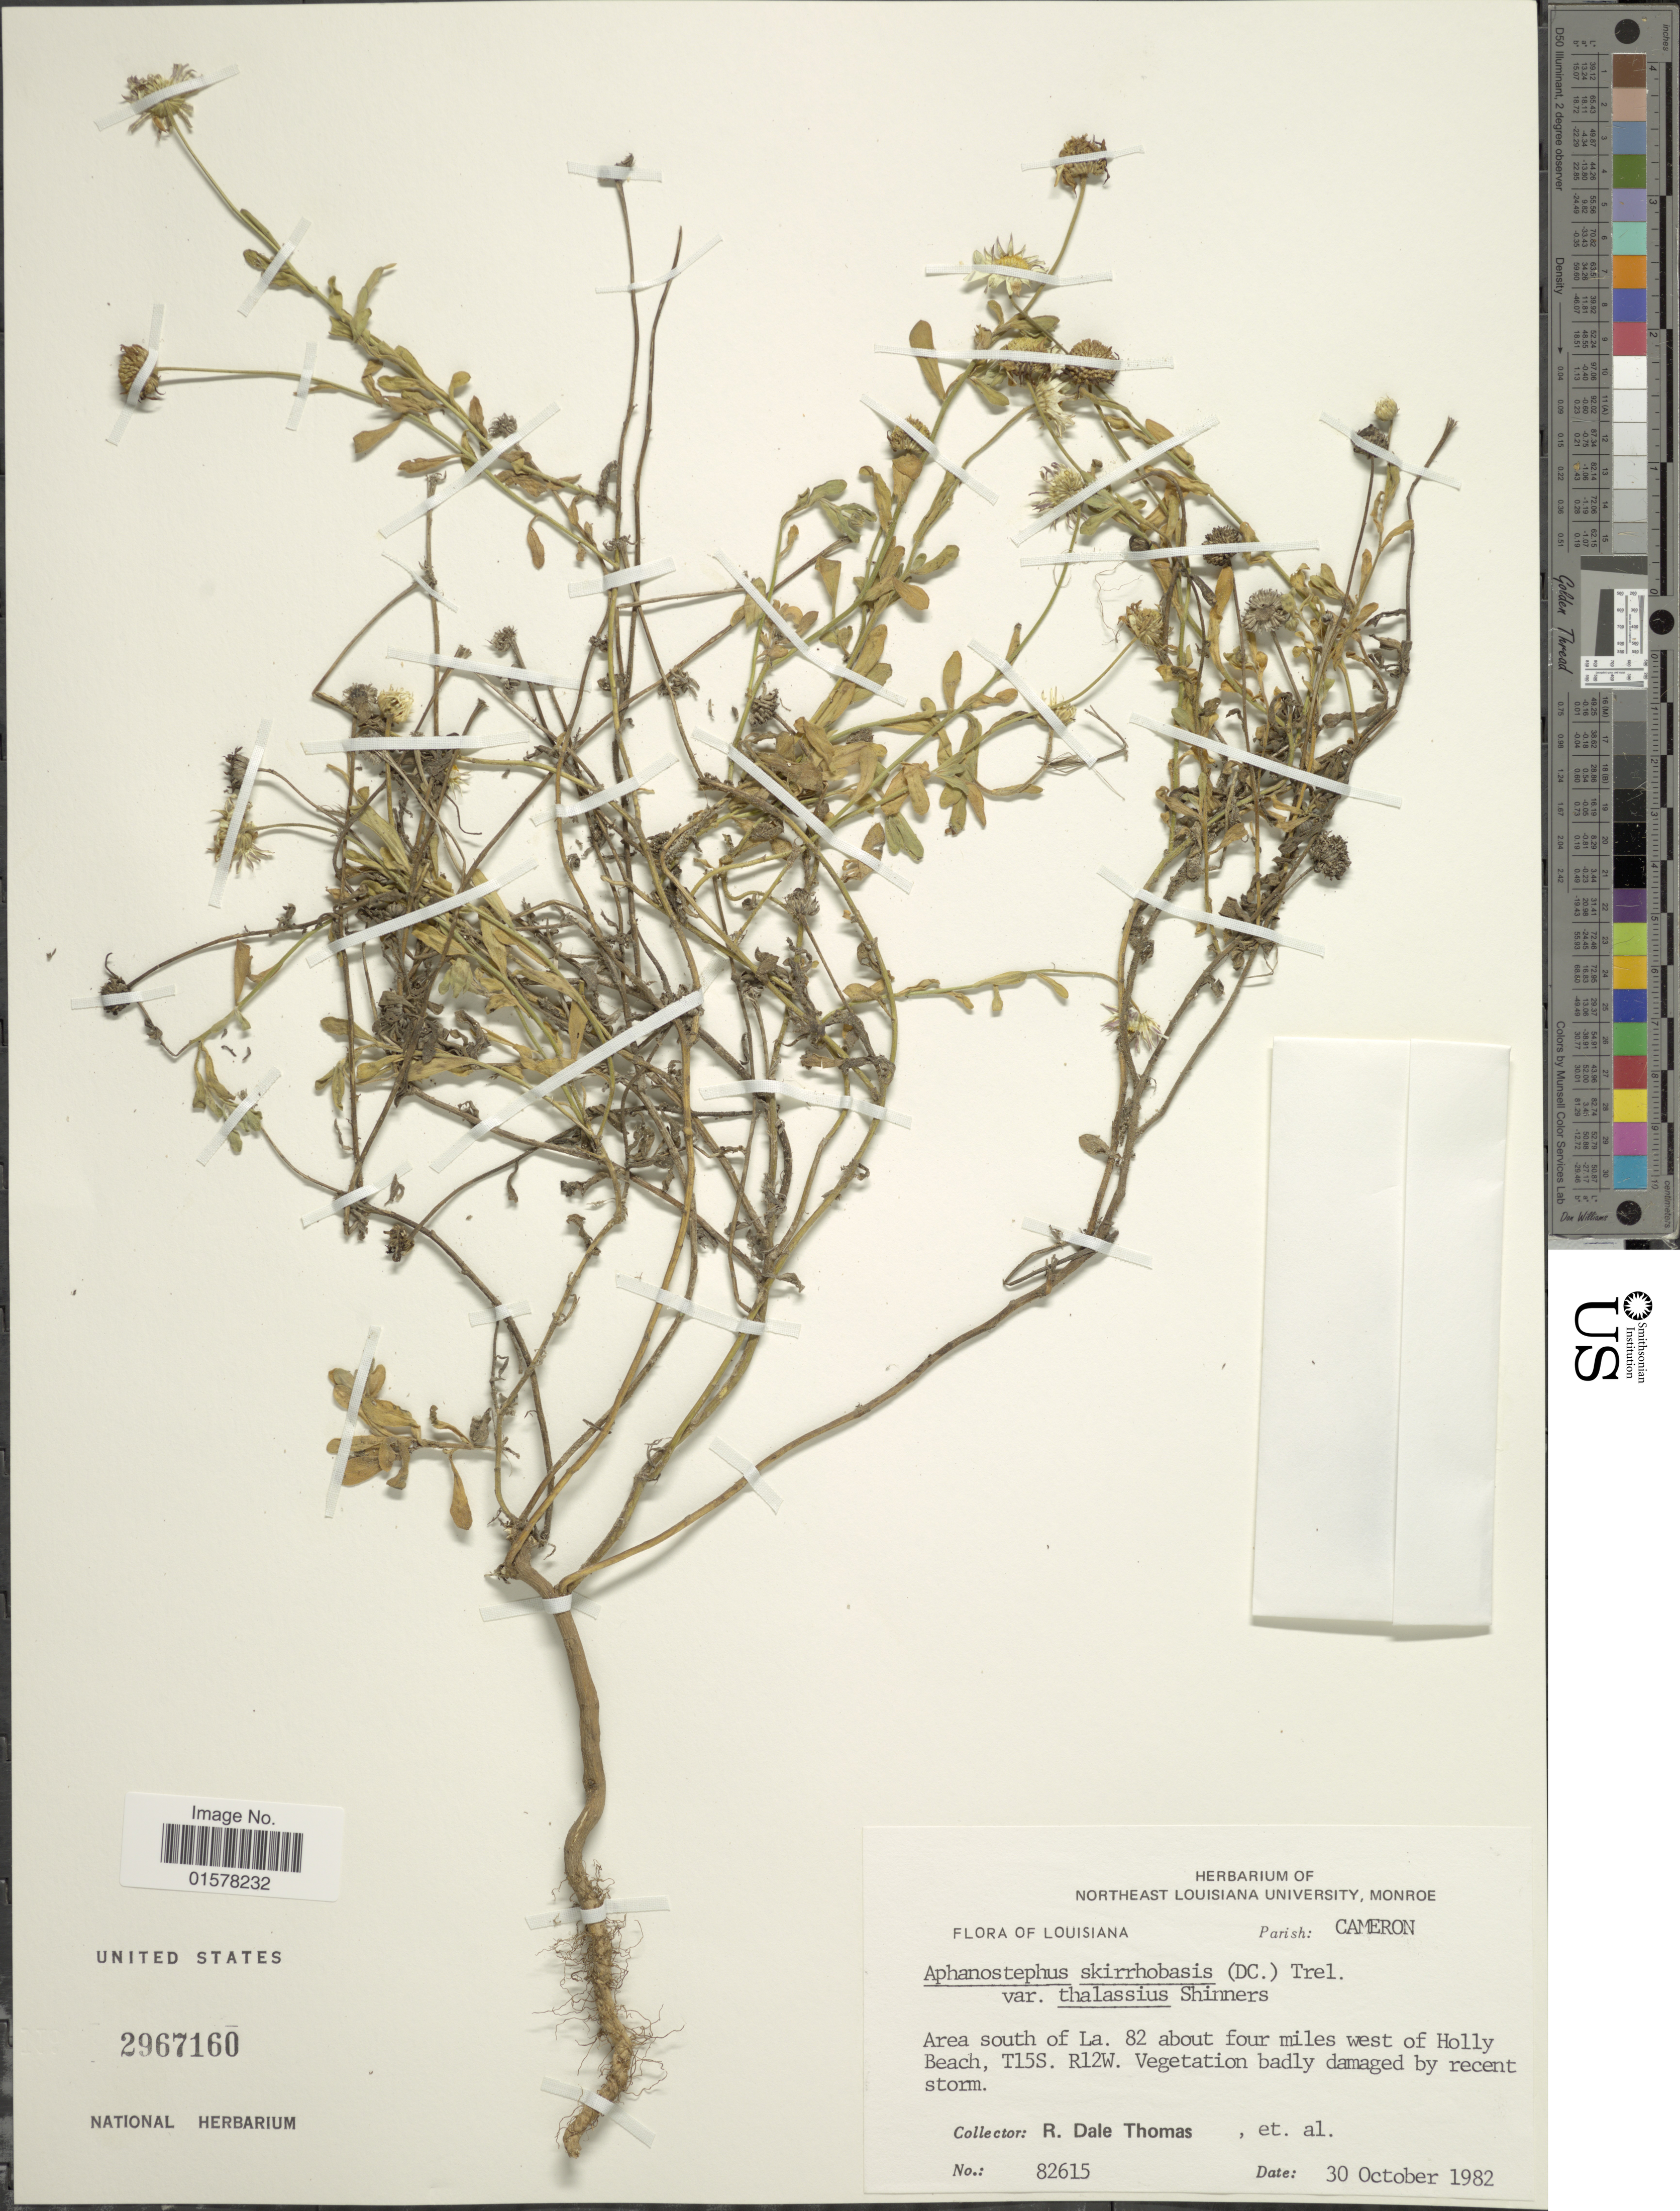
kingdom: Plantae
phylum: Tracheophyta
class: Magnoliopsida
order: Asterales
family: Asteraceae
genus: Aphanostephus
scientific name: Aphanostephus skirrhobasis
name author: (DC.) Trel. ex Coville & Branner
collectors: R. Thomas & et al.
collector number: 82615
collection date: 1982-10-30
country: United States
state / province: Louisiana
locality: Louisiana. Parish: Cameron. Area south of La. 82 about four miles west of Holly Beach, T15S. R12W.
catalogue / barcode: US 2967160